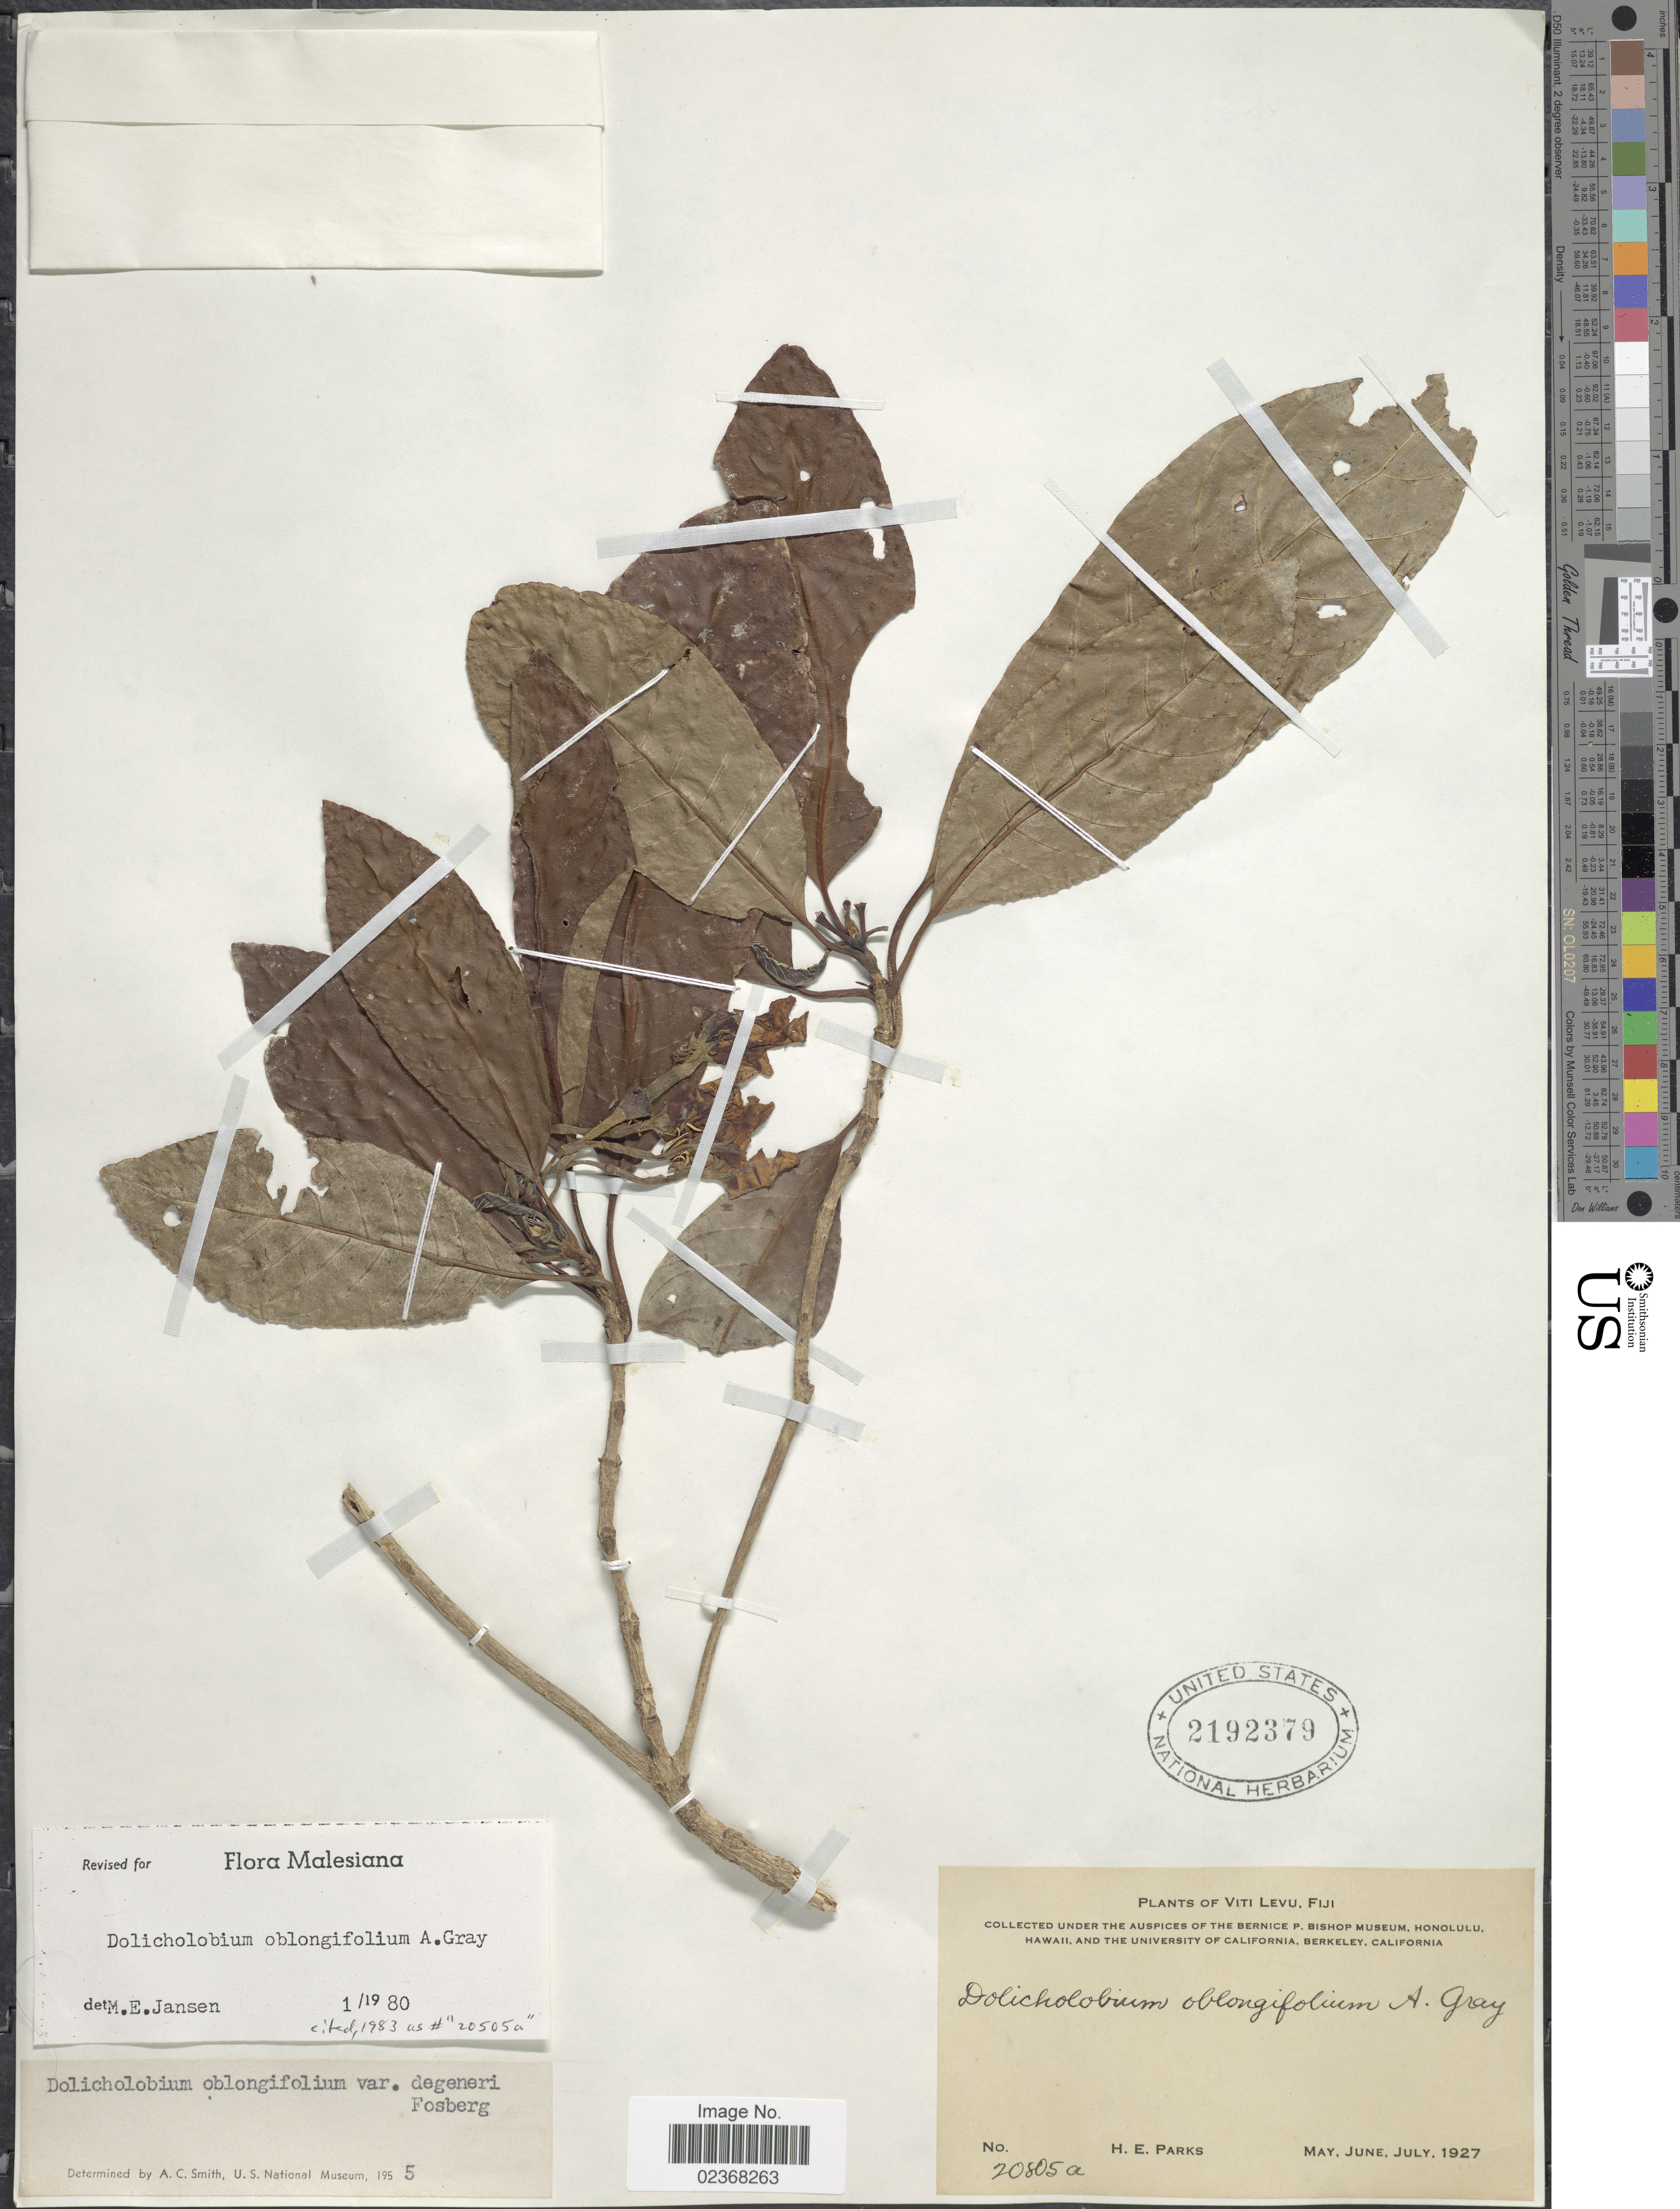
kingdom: Plantae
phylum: Tracheophyta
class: Magnoliopsida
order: Gentianales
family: Rubiaceae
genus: Dolicholobium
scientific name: Dolicholobium oblongifolium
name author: A. Gray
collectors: H. E. Parks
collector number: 20805a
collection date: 1927-05/1927-07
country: Fiji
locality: Viti Levu, Fiji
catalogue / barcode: US 2192379